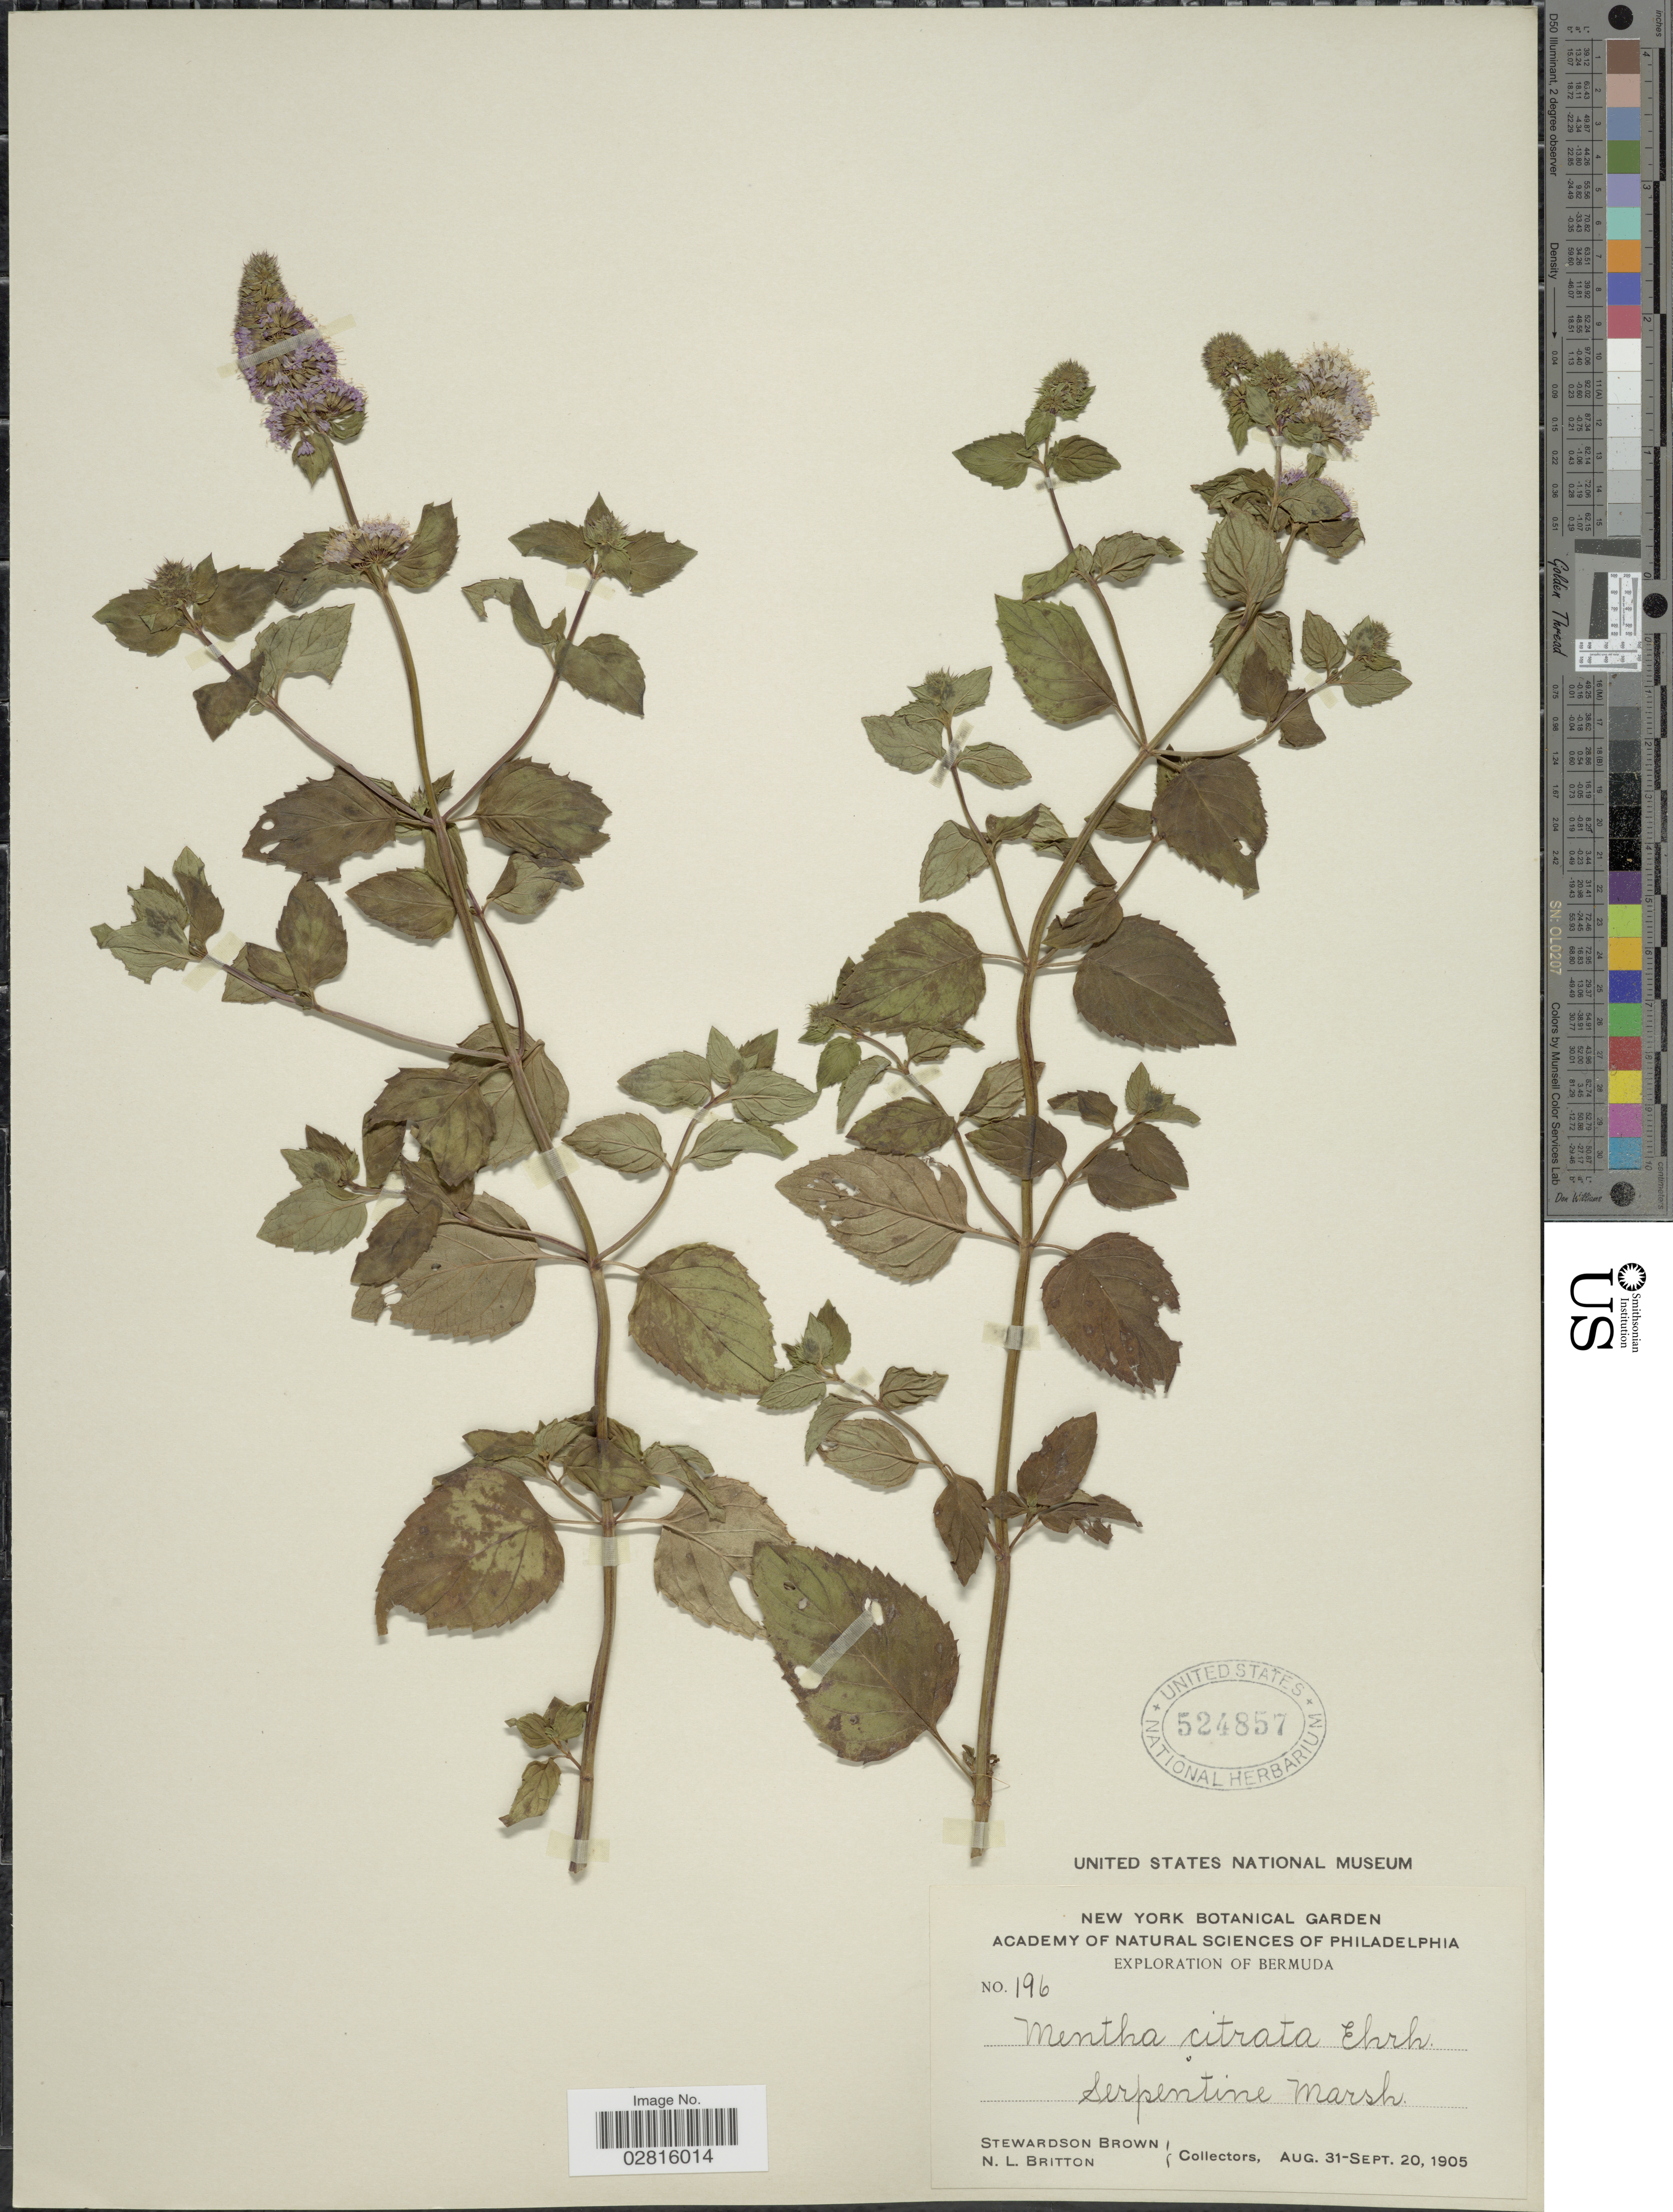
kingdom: Plantae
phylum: Tracheophyta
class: Magnoliopsida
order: Lamiales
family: Lamiaceae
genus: Mentha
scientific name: Mentha citrata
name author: Ehrh.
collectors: S. Brown & N. Britton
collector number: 196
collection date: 1905-08-31/1905-09-20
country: Bermuda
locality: Serpentine Marsh.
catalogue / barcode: US 524857